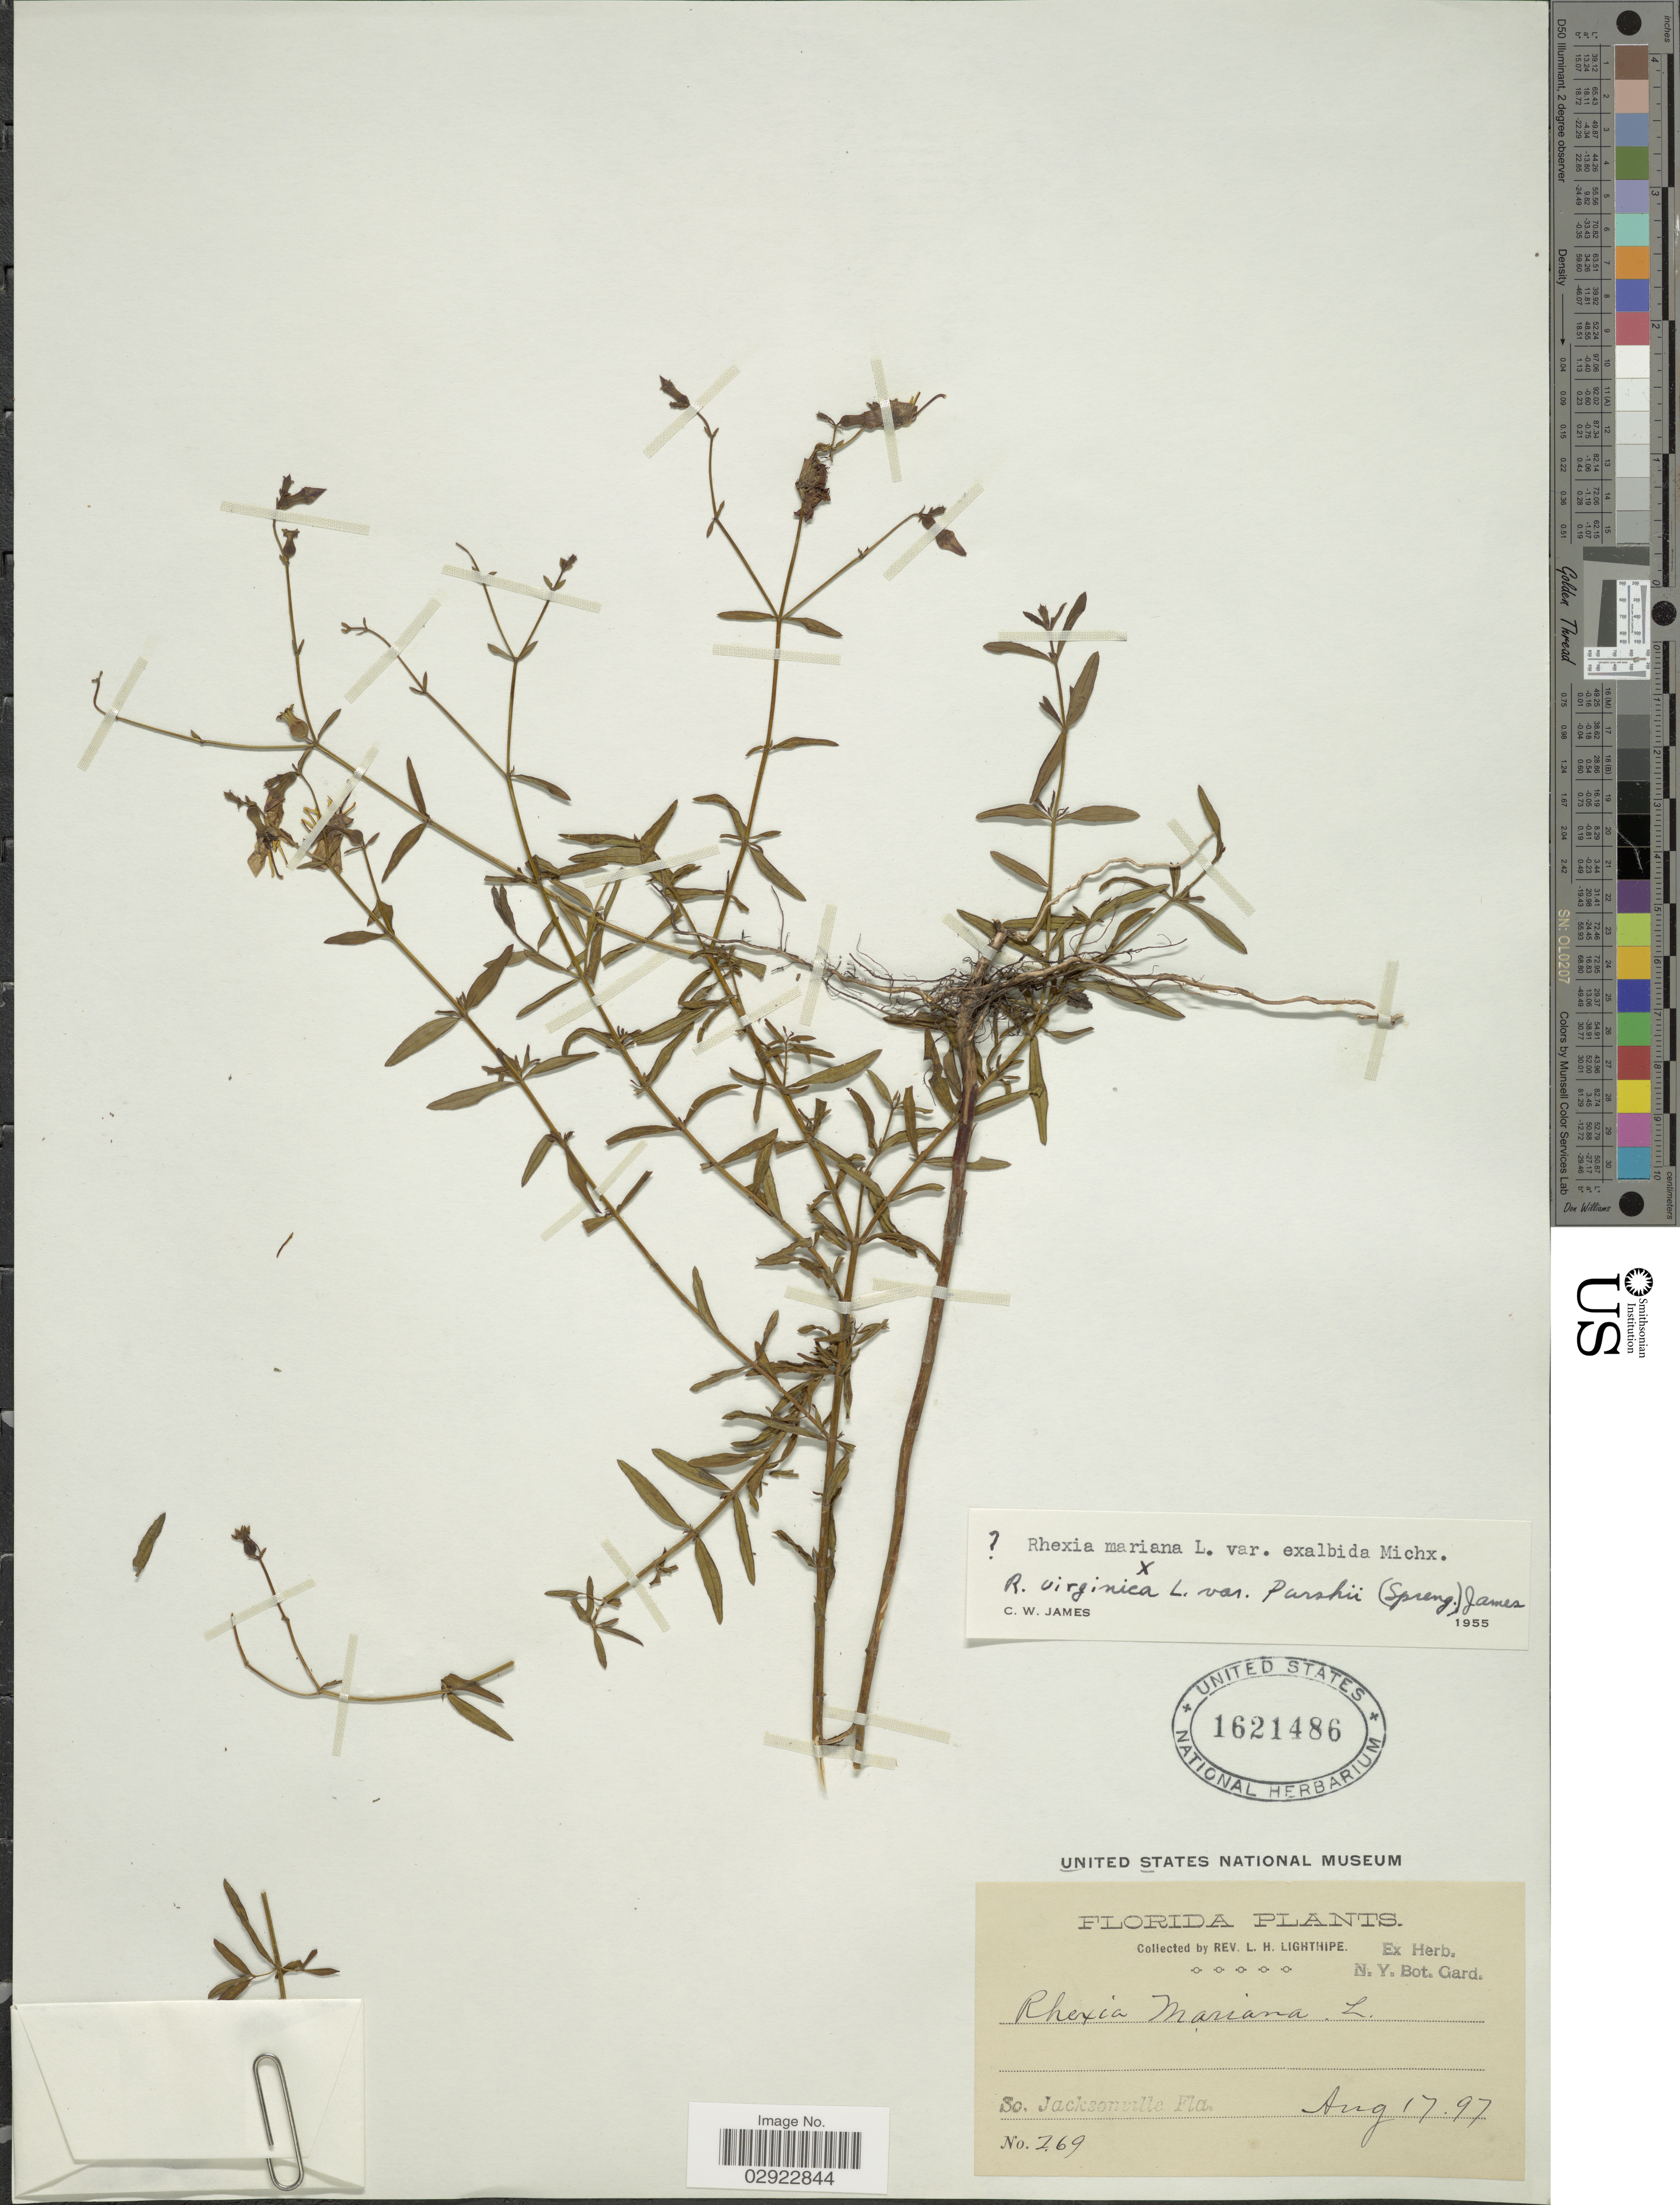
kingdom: Plantae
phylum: Tracheophyta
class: Magnoliopsida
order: Myrtales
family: Melastomataceae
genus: Rhexia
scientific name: Rhexia mariana var. exalbida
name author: Michx.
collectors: Rev. L. H. Lighthipe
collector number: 269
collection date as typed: Transcribed d/m/y: 17/8/97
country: United States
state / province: Florida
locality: So. Jacksonville.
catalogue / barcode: US 1621486